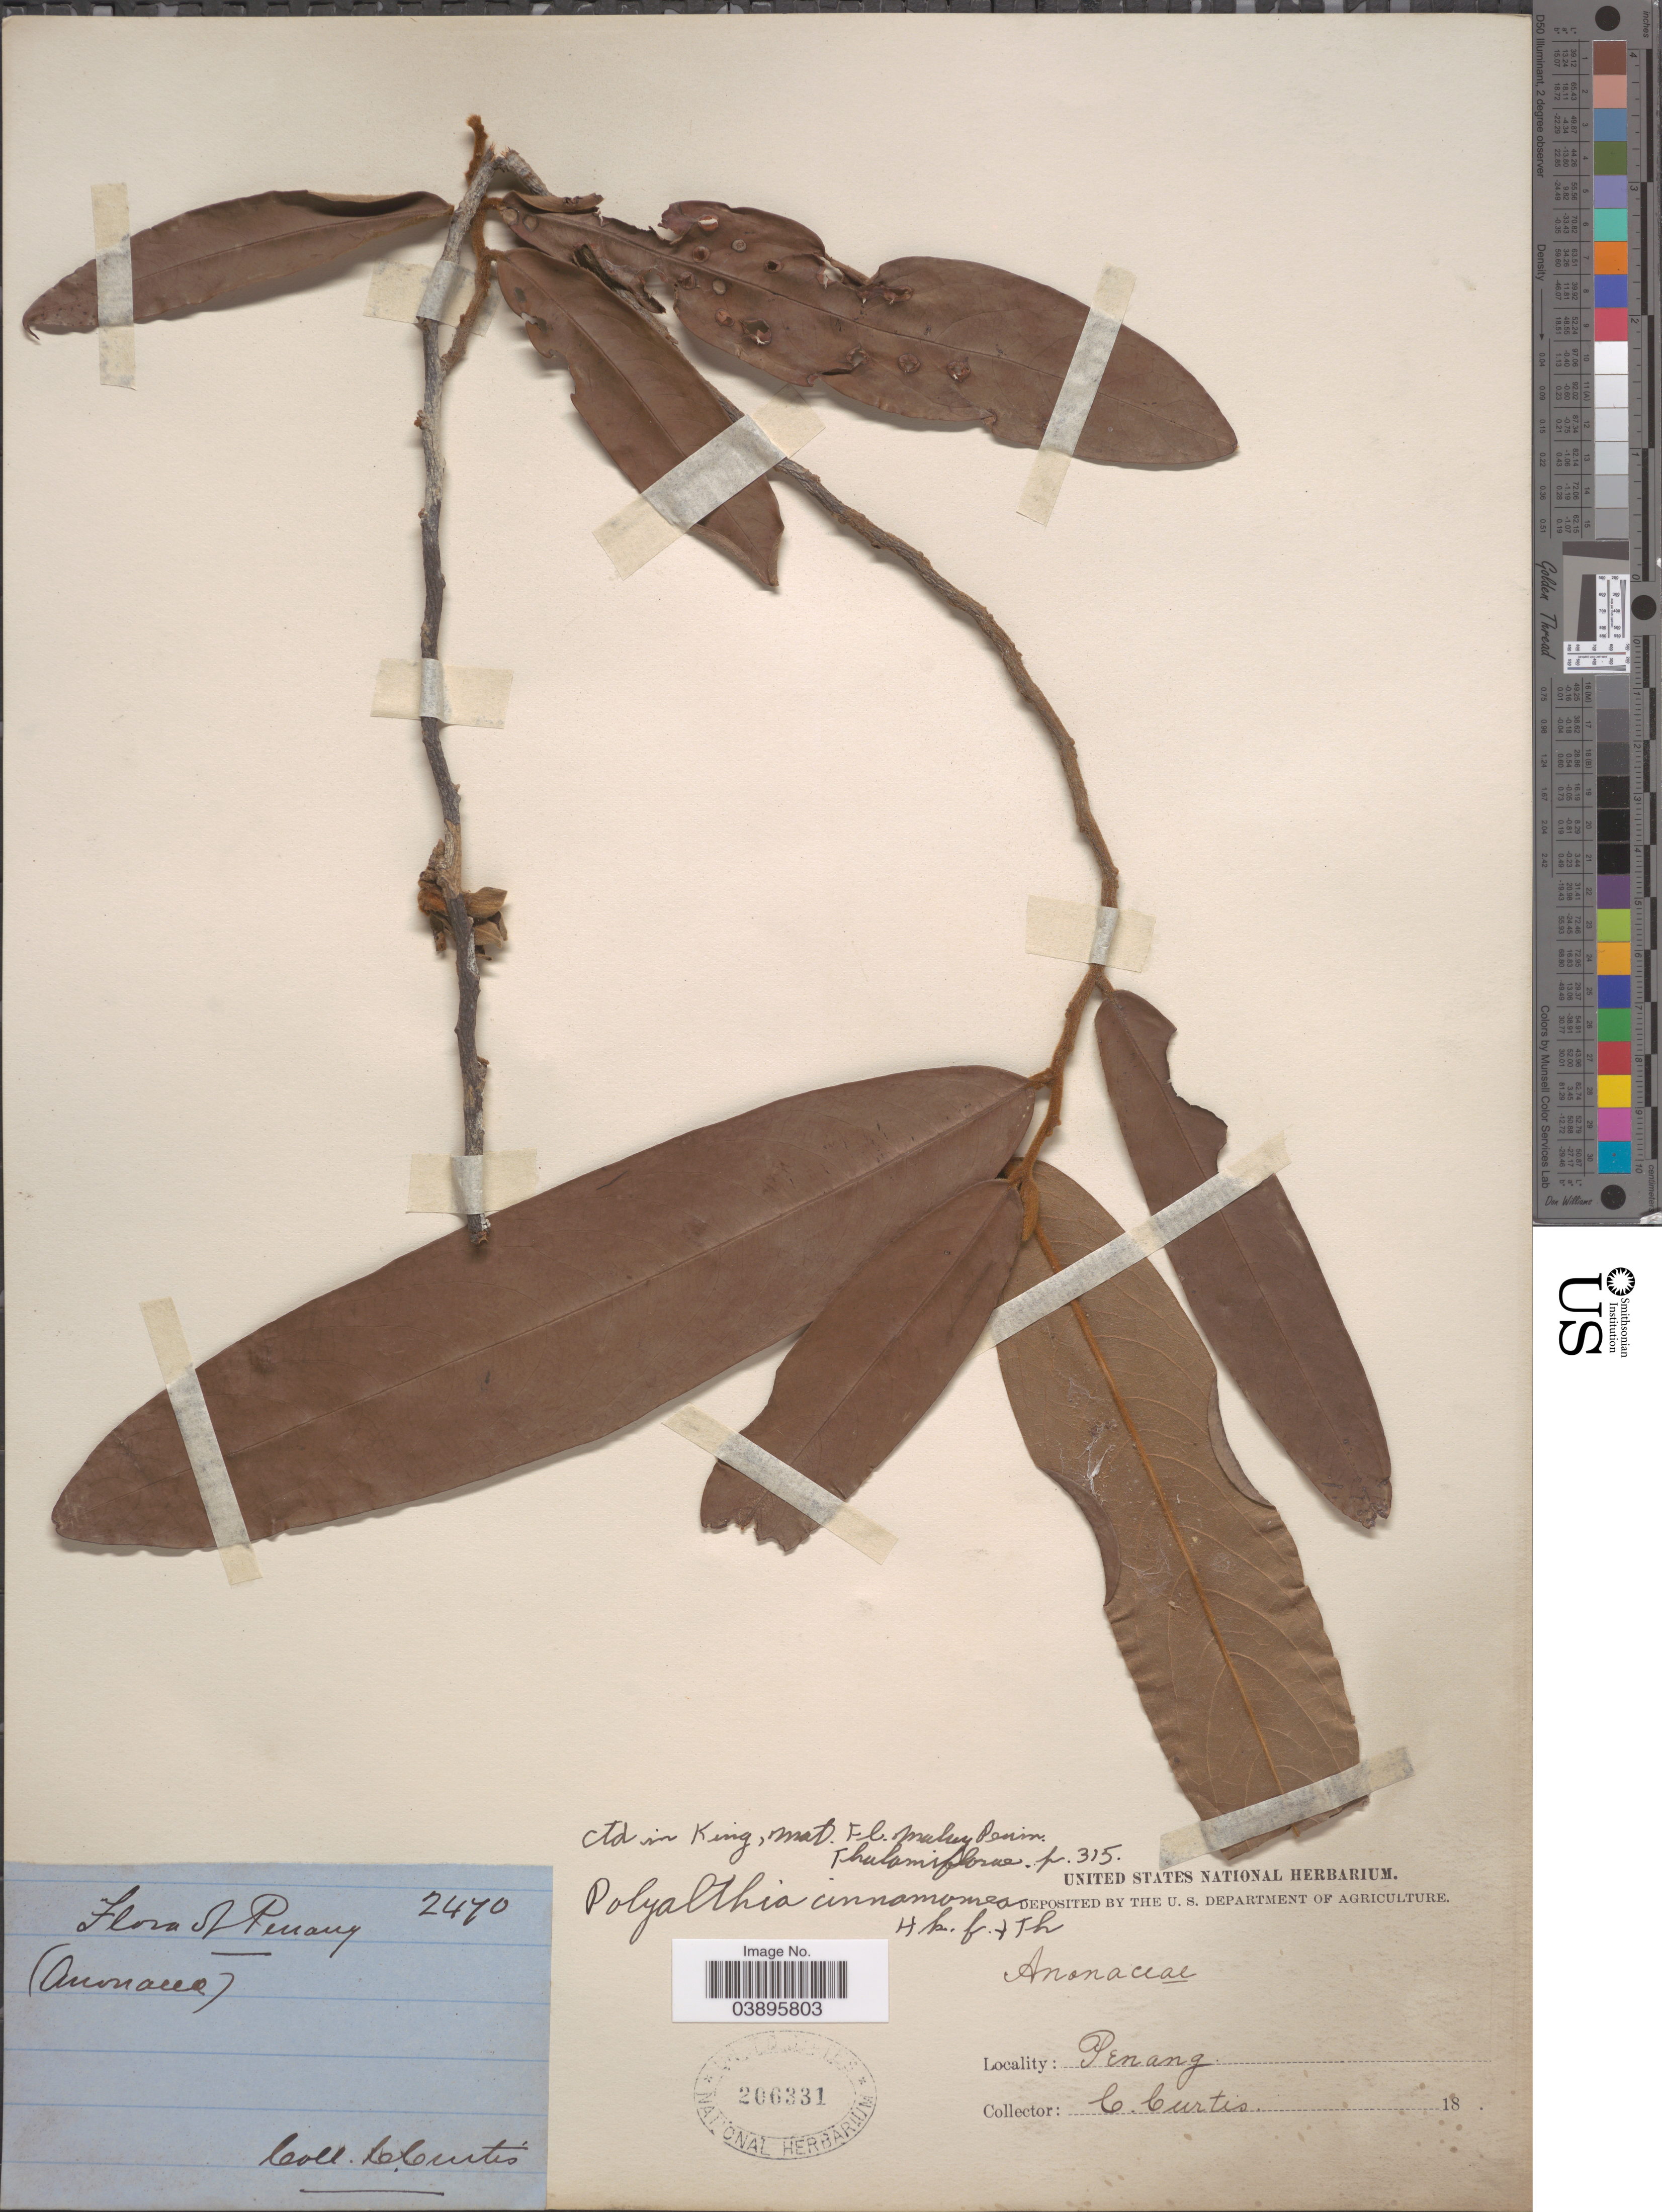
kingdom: Plantae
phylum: Tracheophyta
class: Magnoliopsida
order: Magnoliales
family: Annonaceae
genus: Polyalthia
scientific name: Polyalthia cinnamomea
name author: Hook. f. & Thomson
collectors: C. Curtis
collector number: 2470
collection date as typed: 18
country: Malaysia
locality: Penang.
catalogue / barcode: US 206331